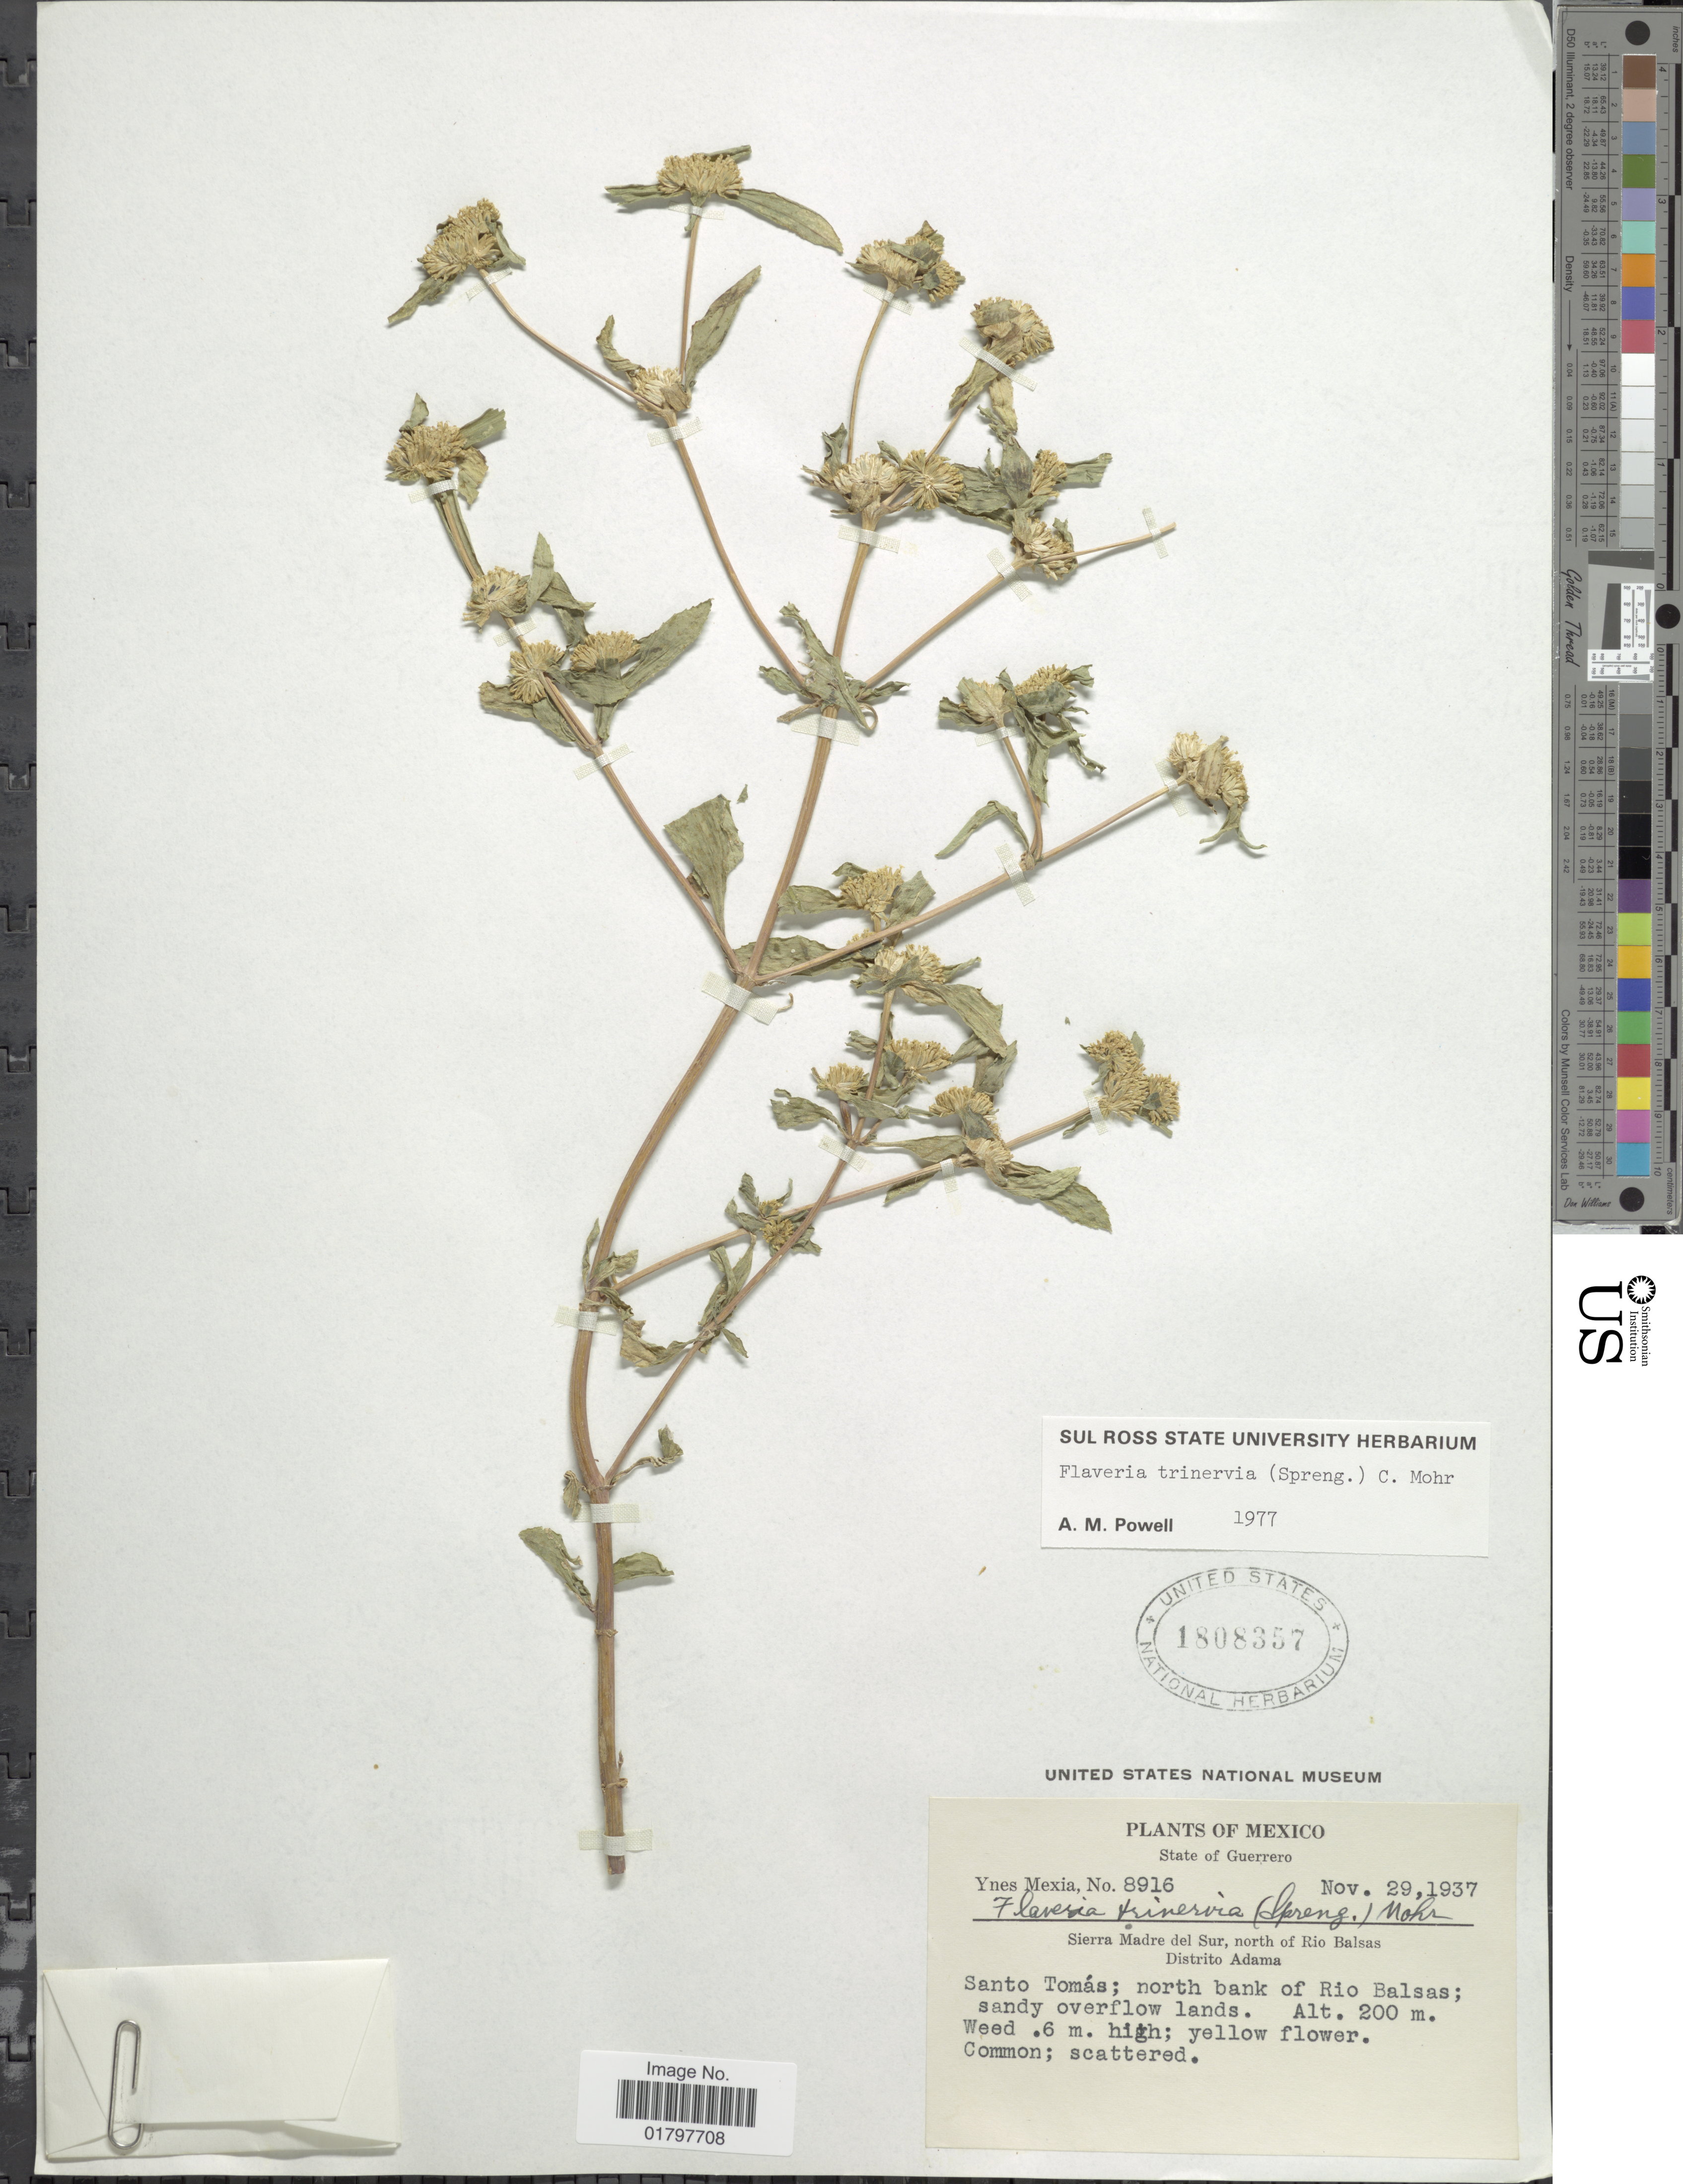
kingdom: Plantae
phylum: Tracheophyta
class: Magnoliopsida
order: Asterales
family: Asteraceae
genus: Flaveria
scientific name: Flaveria trinervia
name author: (Spreng.) C. Mohr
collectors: Y. Mexia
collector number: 8916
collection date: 1937-11-29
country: Mexico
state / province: Guerrero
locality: State of Guerrero. Sierra Madre del Sur, north of Rio Balsas. Distrito Adama. Santo Tomás; north bank of Rio Balsas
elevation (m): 200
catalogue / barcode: US 1808357